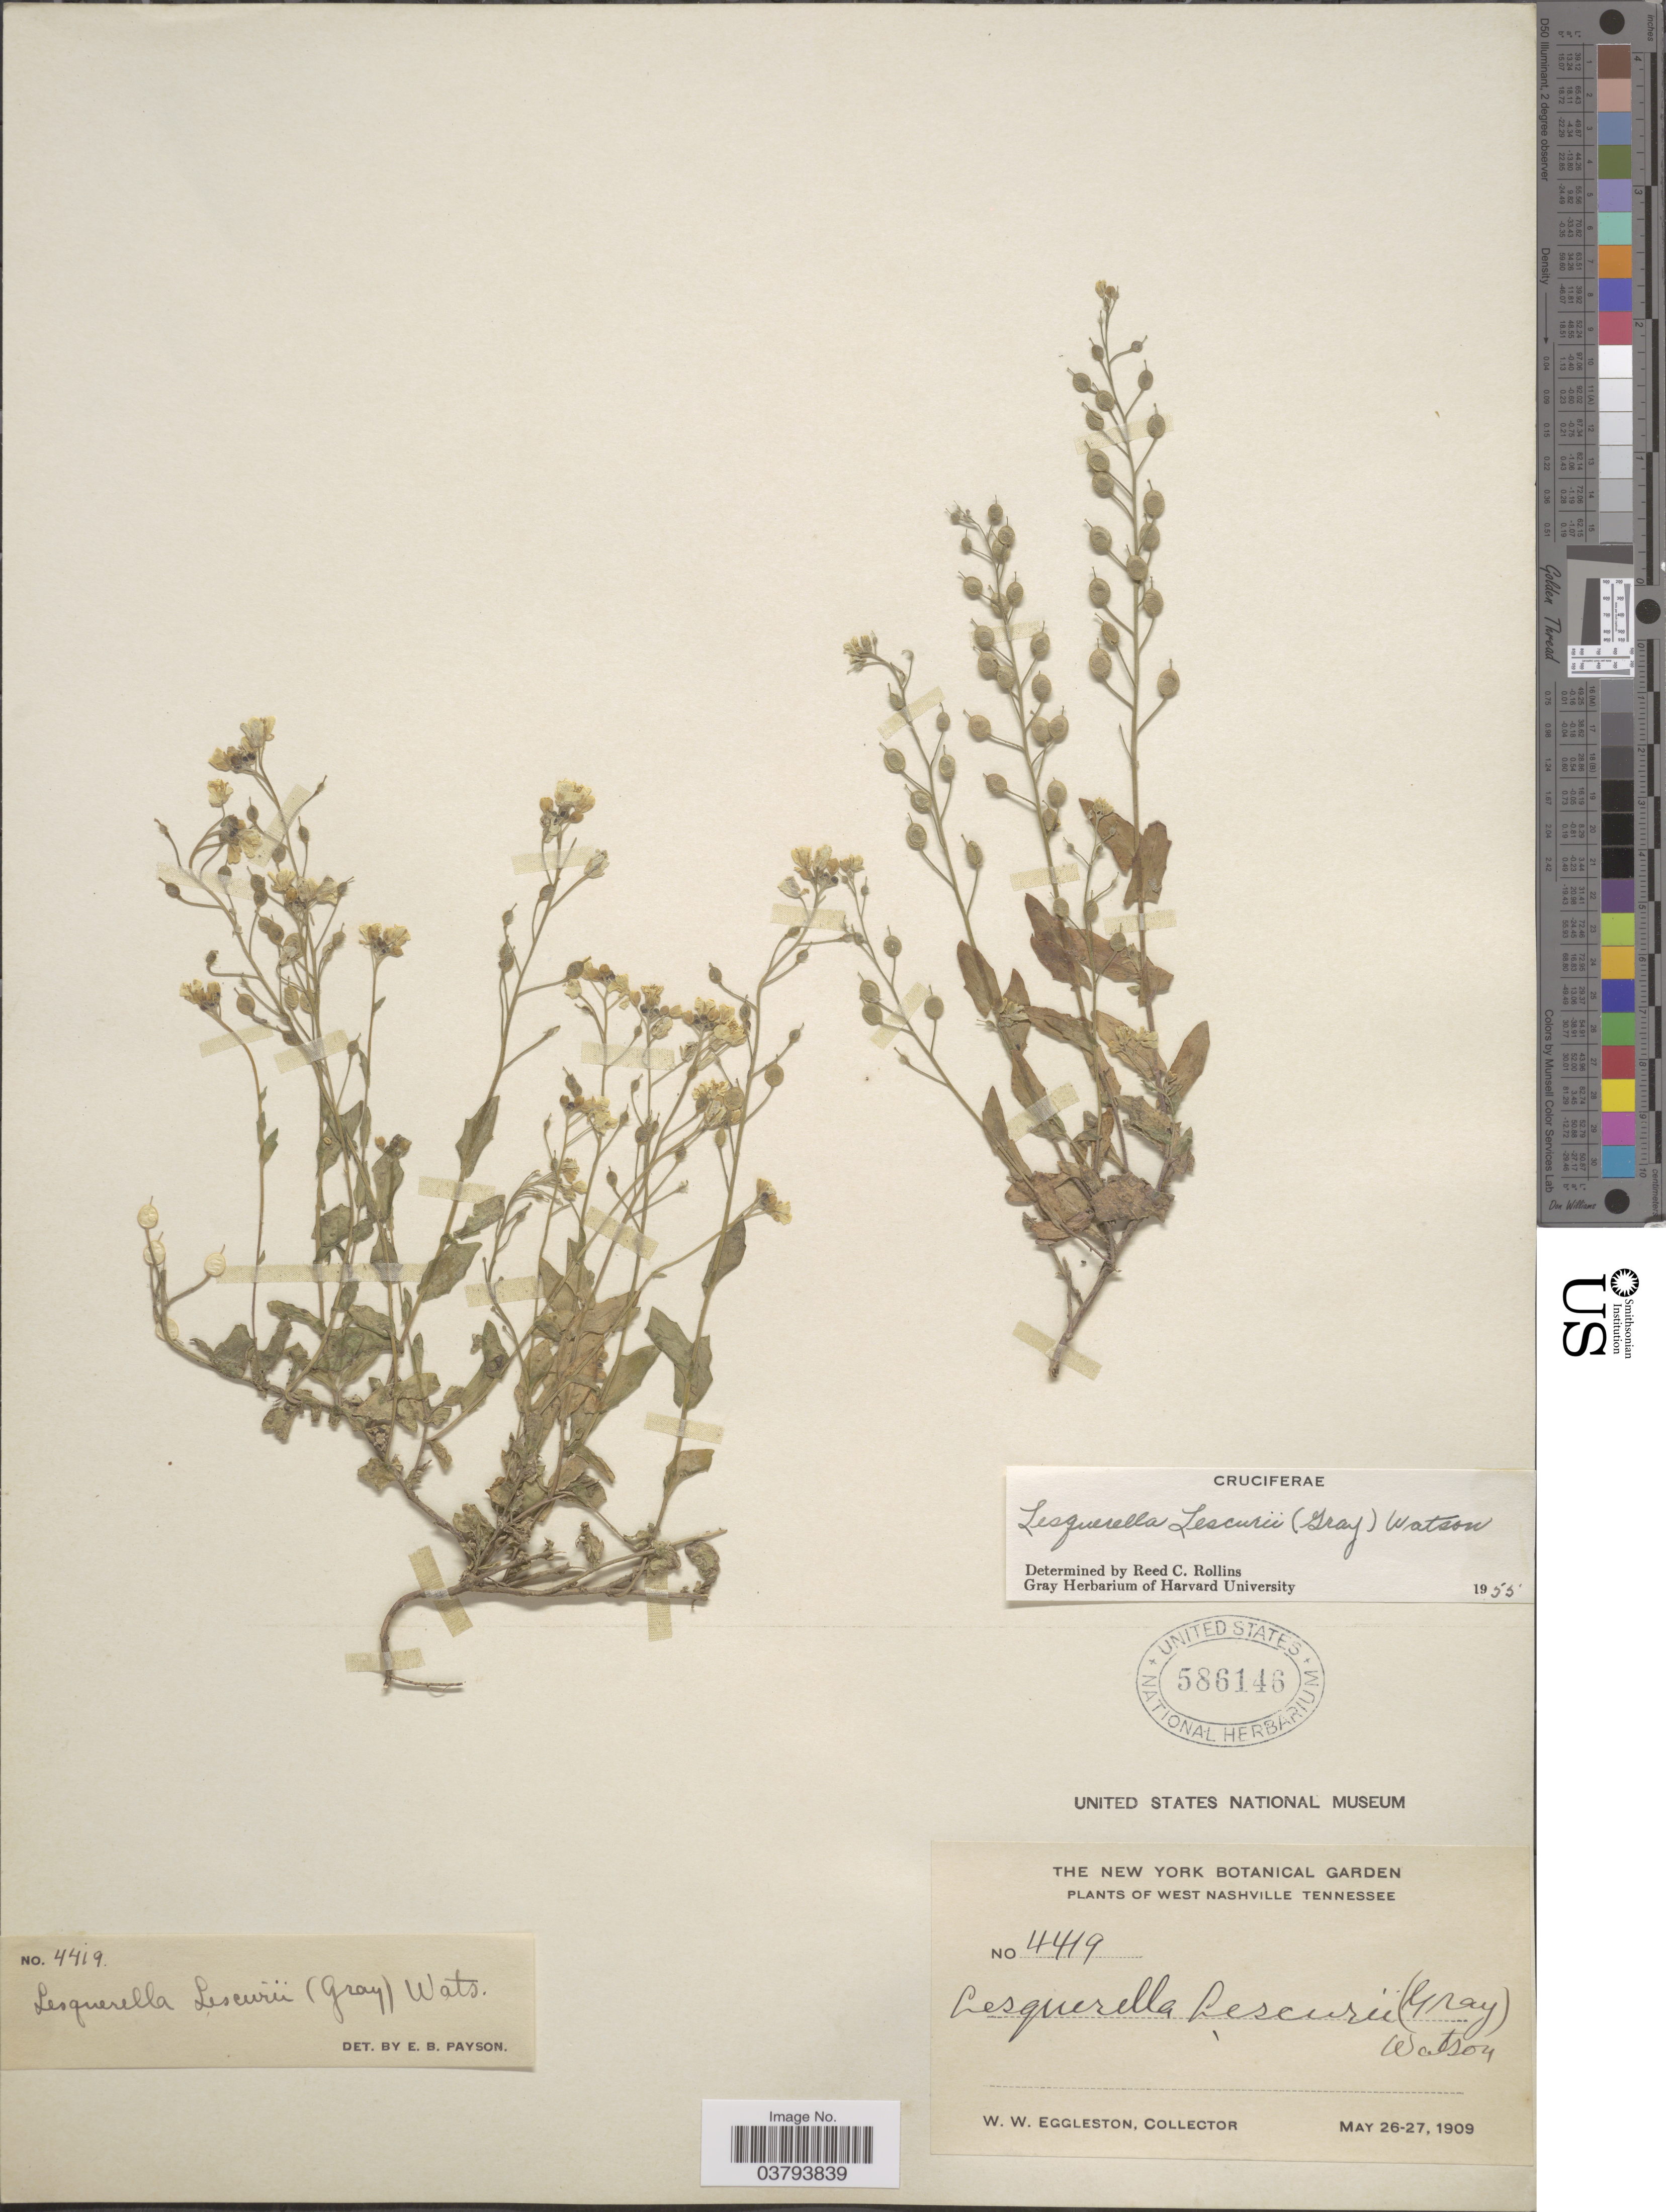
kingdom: Plantae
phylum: Tracheophyta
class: Magnoliopsida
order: Brassicales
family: Brassicaceae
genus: Lesquerella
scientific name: Lesquerella lescurii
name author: (A. Gray) S. Watson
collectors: W. W. Eggleston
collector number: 4419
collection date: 1909-05-26/1909-05-27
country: United States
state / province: Tennessee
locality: West Nashville Tennessee.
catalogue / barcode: US 586146